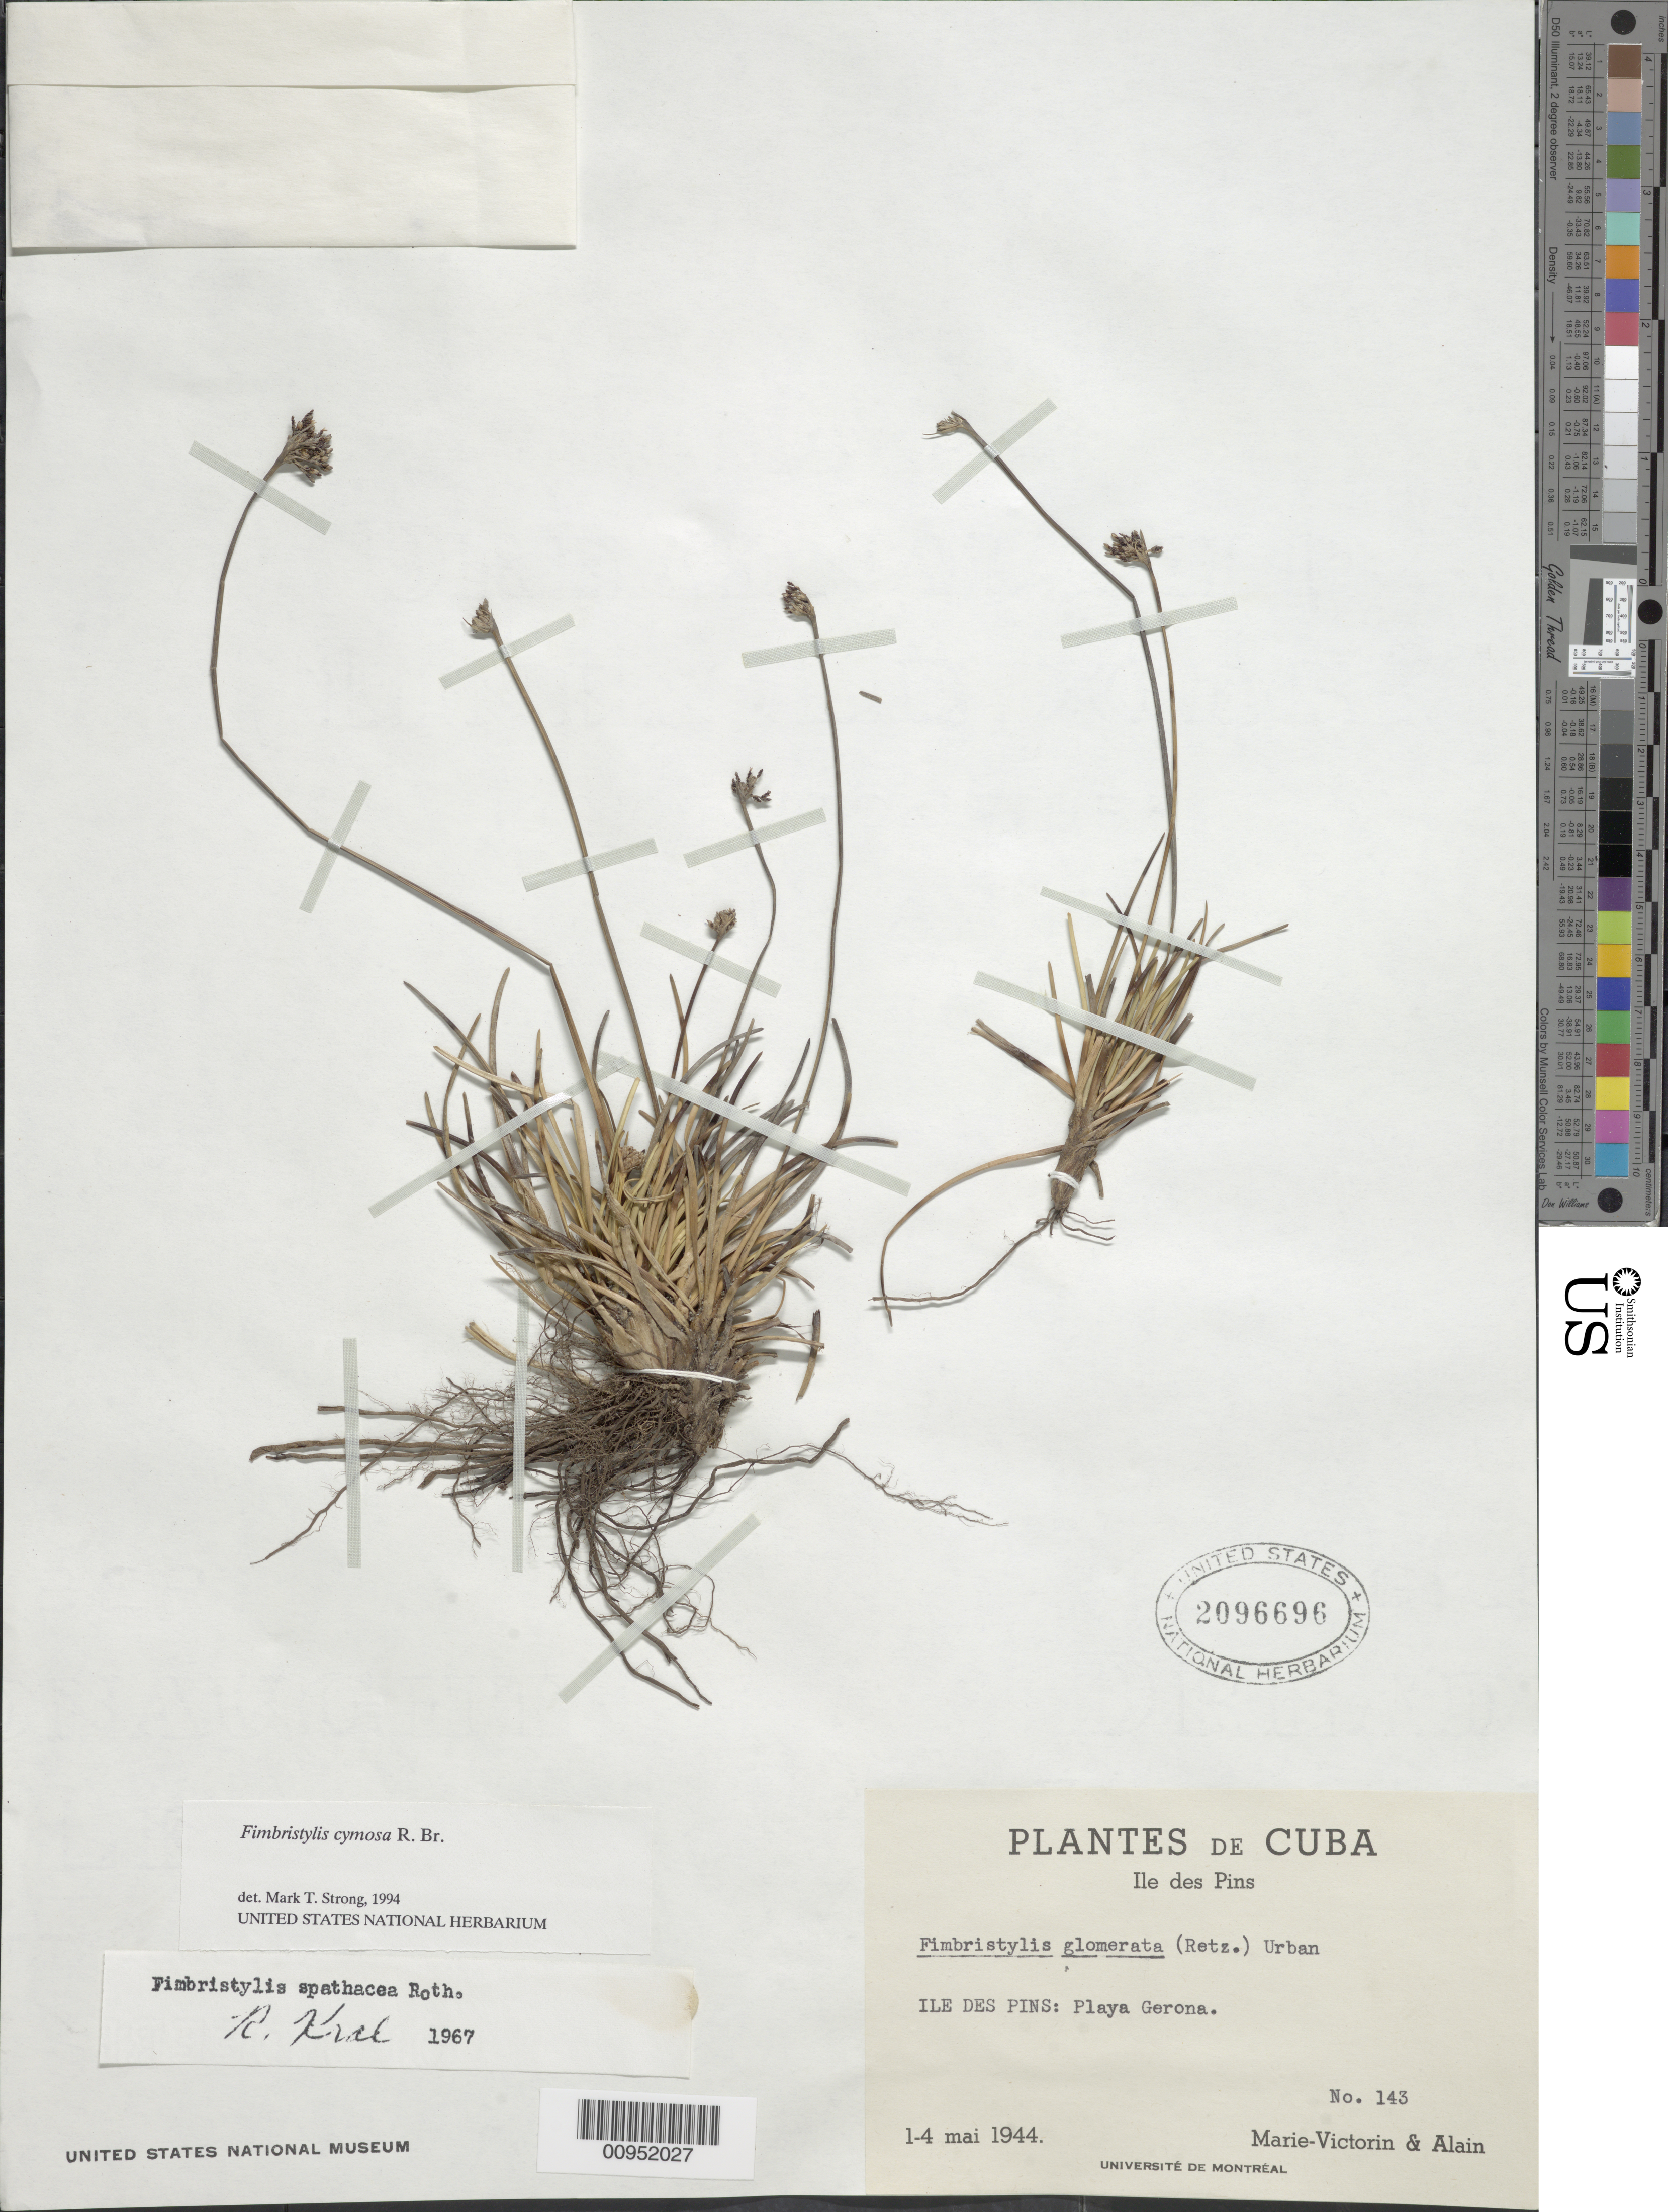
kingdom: Plantae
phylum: Tracheophyta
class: Liliopsida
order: Poales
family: Cyperaceae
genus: Fimbristylis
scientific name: Fimbristylis cymosa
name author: R. Br.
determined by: Strong, M. T., (US), Smithsonian Institution - National Museum of Natural History (UNITED STATES)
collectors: F. Victorin & A. H. Liogier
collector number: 143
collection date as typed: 01 May 1944 to 04 May 1944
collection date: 1944-05-01/1944-05-04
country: Cuba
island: Isla de la Juventud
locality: Playa Gerona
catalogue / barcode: US 2096696